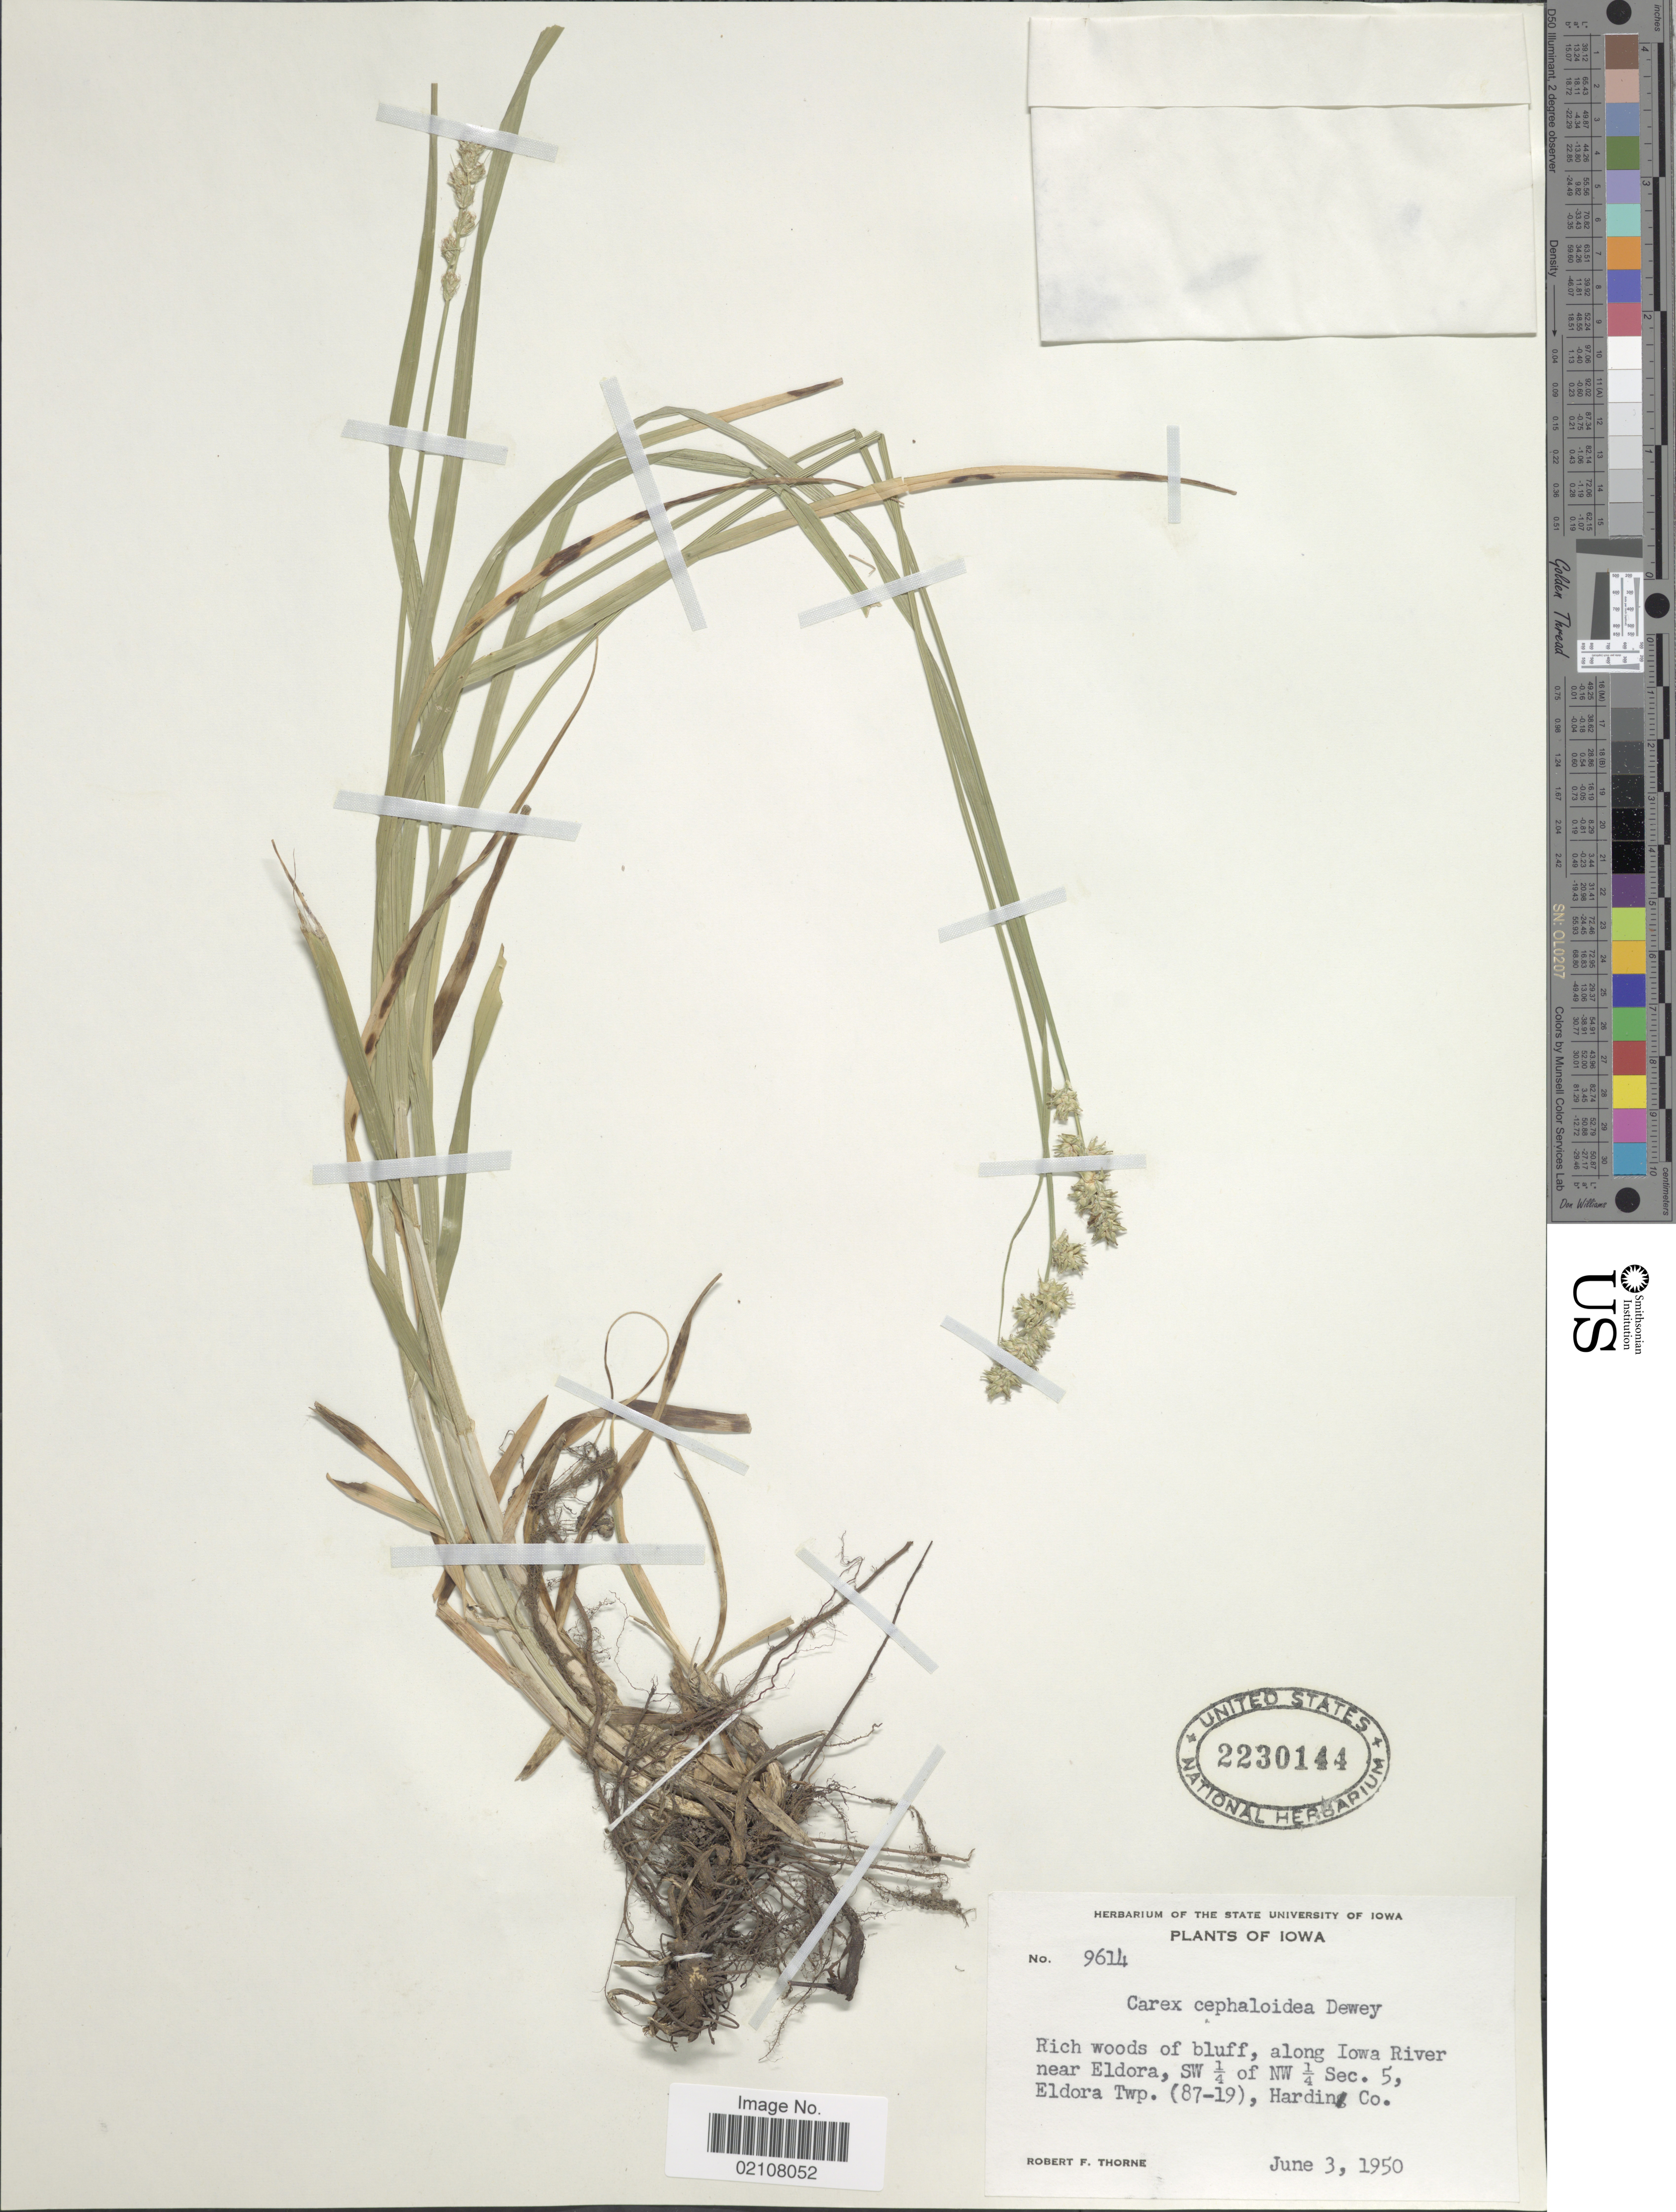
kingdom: Plantae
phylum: Tracheophyta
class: Liliopsida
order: Poales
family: Cyperaceae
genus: Carex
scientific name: Carex cephaloidea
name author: (Dewey) Dewey ex Boott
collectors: R. F. Thorne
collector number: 9614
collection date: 1950-06-03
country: United States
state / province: Iowa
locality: Along Iowa River, near Eldora, SW 1/4 of NW 1/4 sec. 5, Eldora Twp. (87-19), Hardin Co.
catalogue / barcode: US 2230144